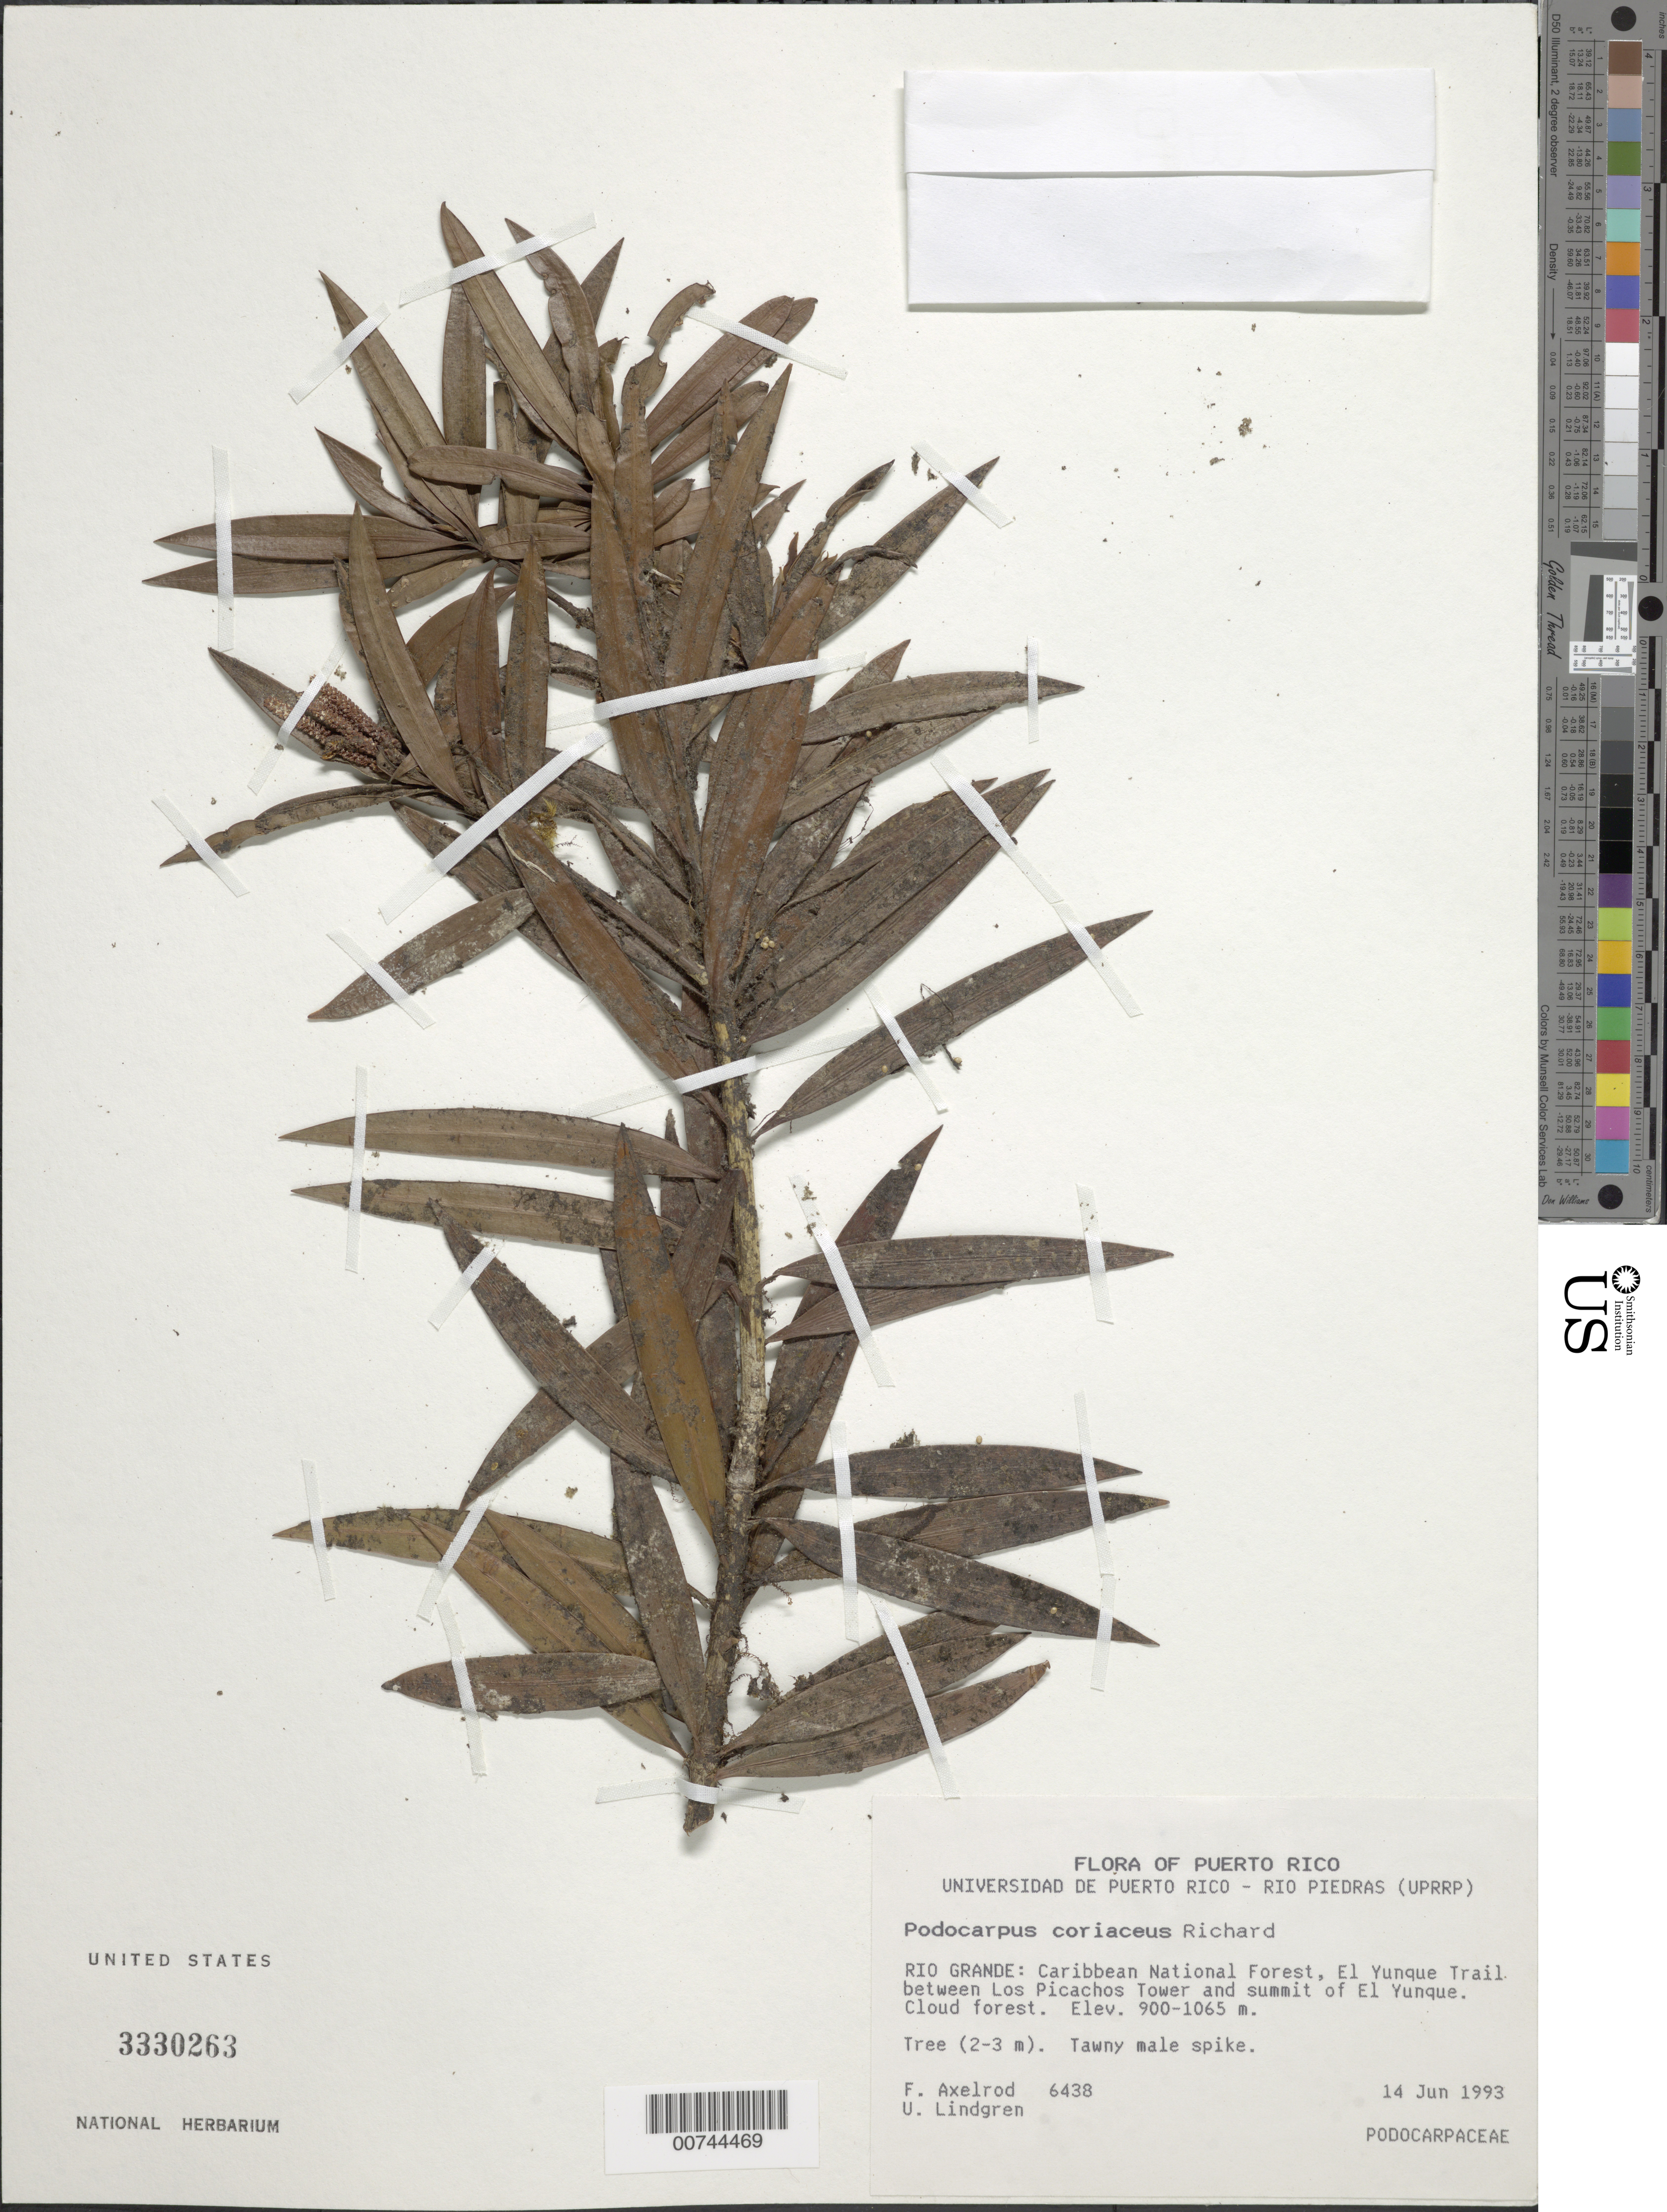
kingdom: Plantae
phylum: Tracheophyta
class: Pinopsida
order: Pinales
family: Podocarpaceae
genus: Podocarpus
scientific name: Podocarpus coriaceus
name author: Rich. & A. Rich.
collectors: F. S. Axelrod & U. Lindgren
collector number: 6438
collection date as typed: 14 Jun 1993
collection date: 1993-06-14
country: Puerto Rico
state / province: Río Grande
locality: Caribbean National Forest, El Yunque, El Yunque trail between Los Picachos Tower and summit of El Yunque.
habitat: Cloud forest.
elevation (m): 900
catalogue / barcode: US 3330263